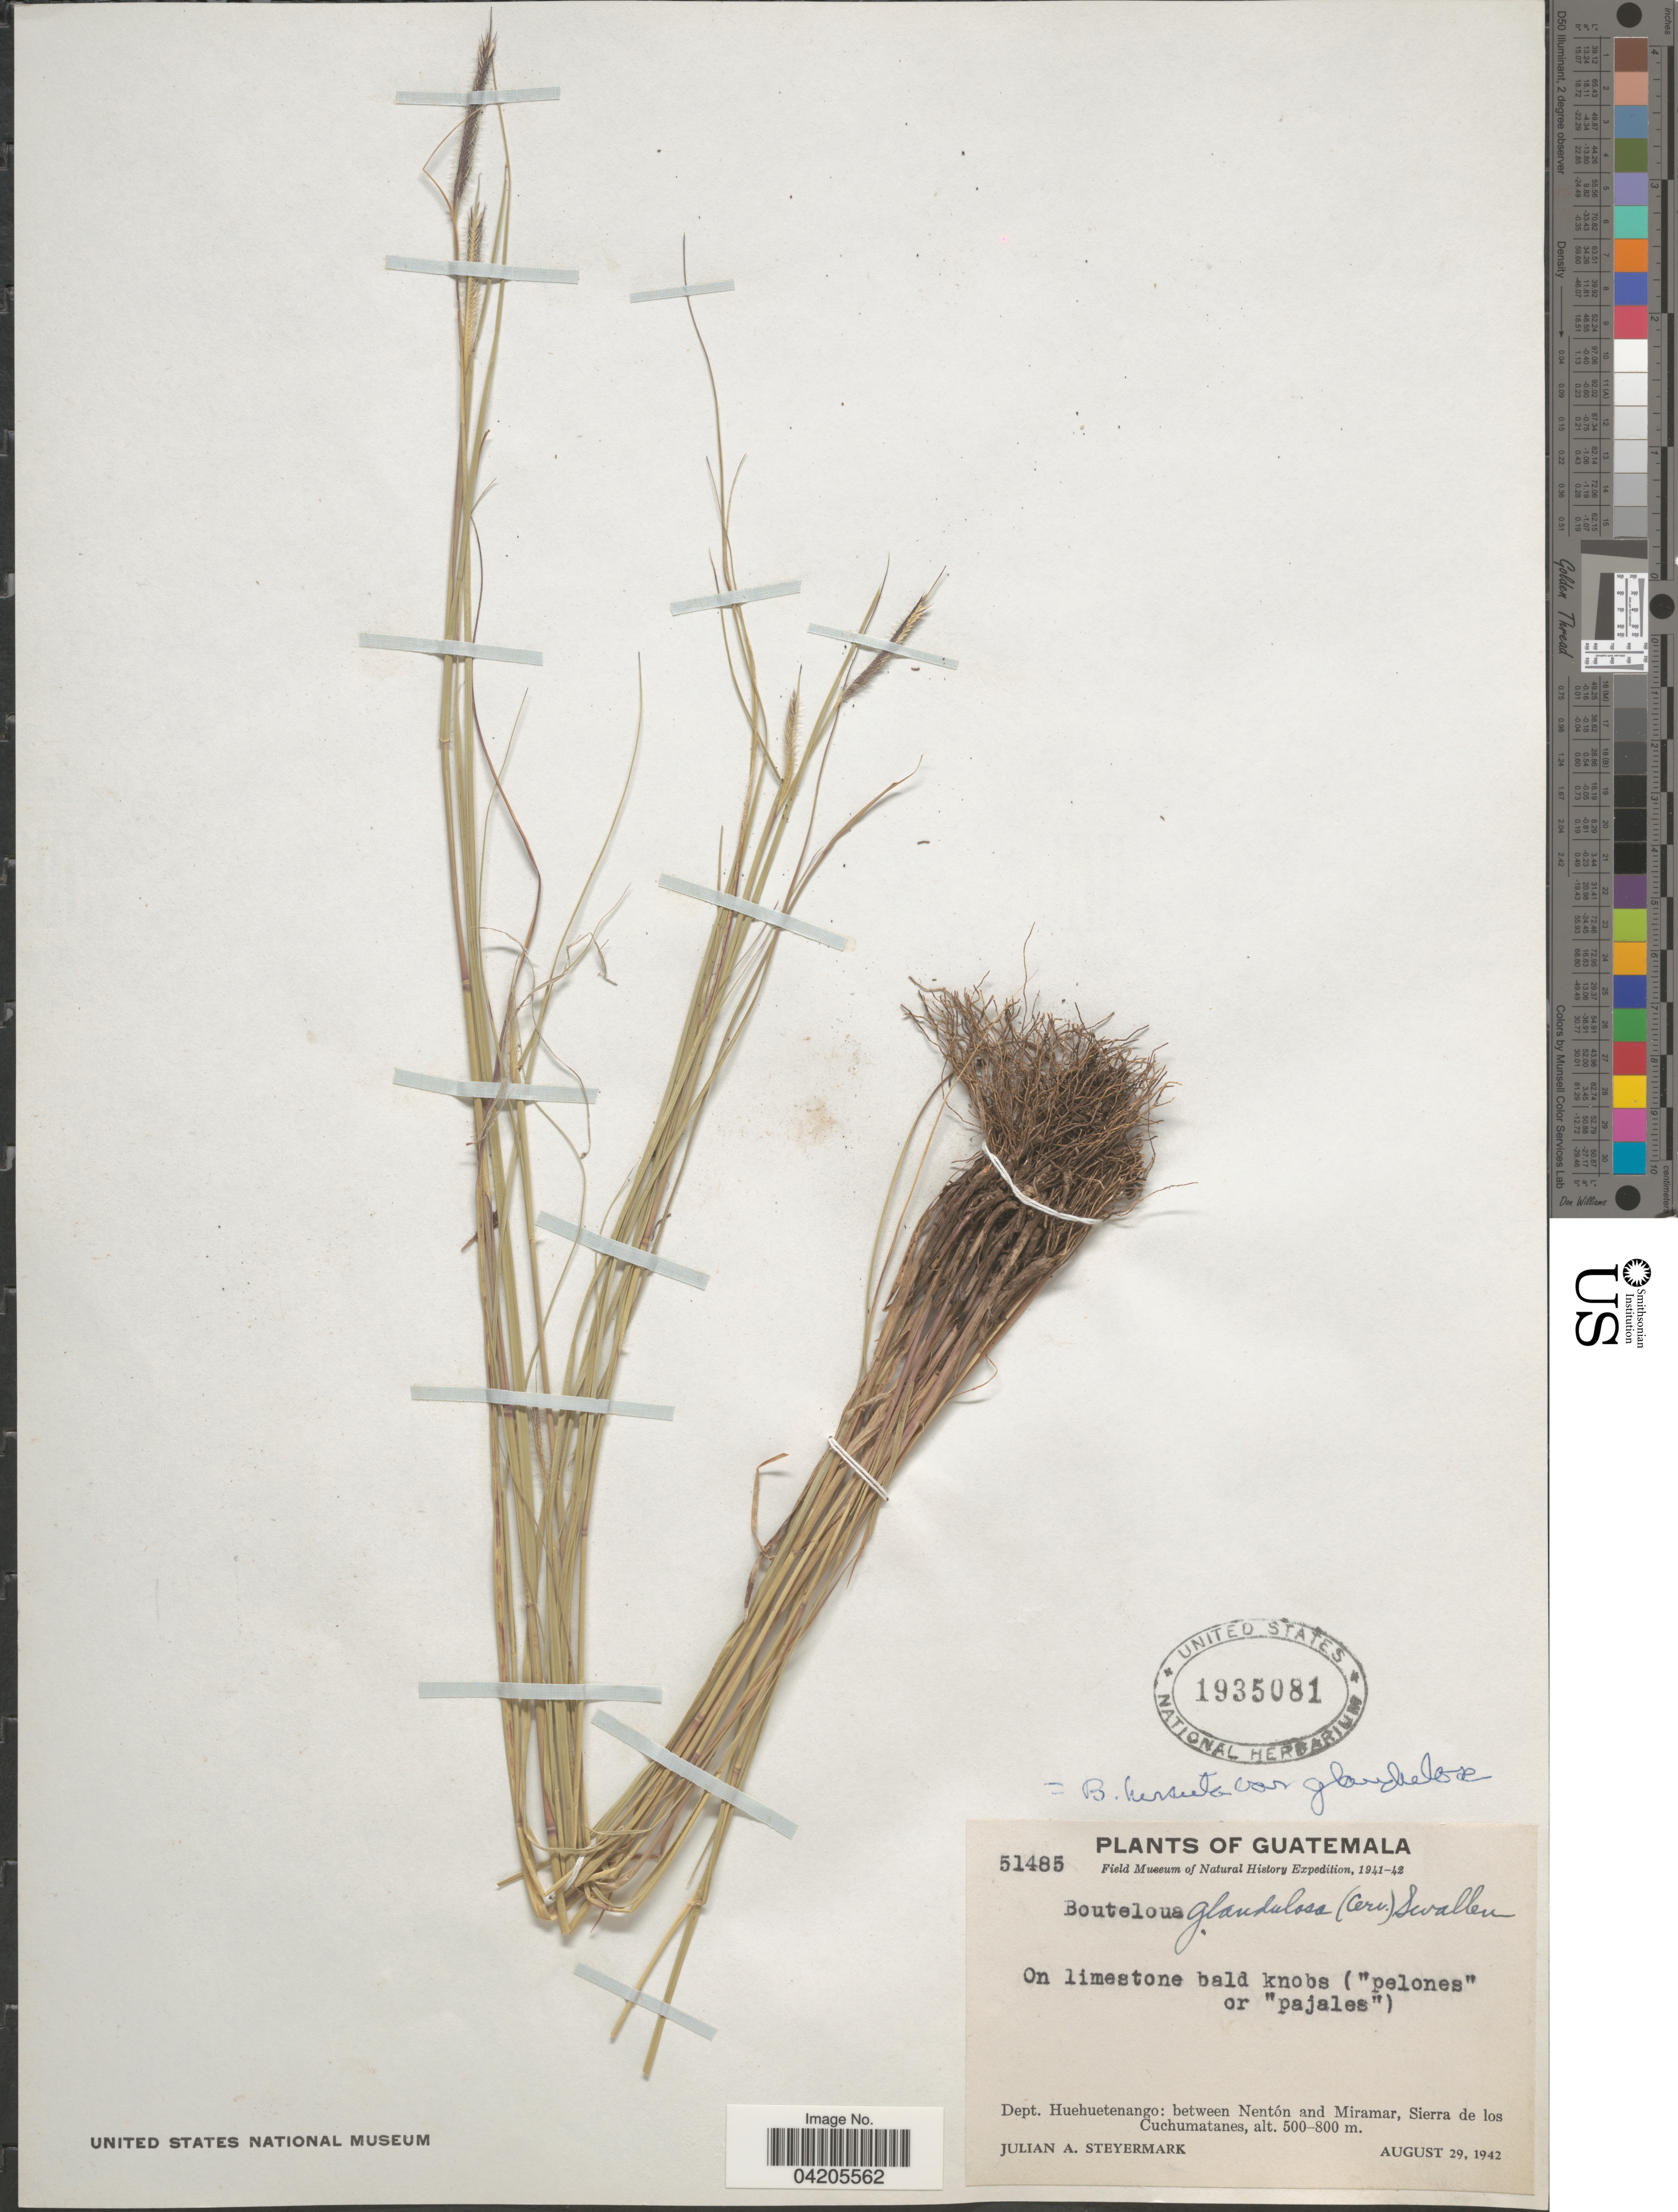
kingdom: Plantae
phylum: Tracheophyta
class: Liliopsida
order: Poales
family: Poaceae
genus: Bouteloua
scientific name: Bouteloua hirsuta var. glandulosa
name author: (Cerv.) Gould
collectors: J. Steyermark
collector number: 51485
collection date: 1942-08-29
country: Guatemala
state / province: Huehuetenango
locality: Dept. Huehuetenango: between Nentón and Miramar, Sierra de los Cuchumatanes.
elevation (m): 500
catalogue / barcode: US 1935081